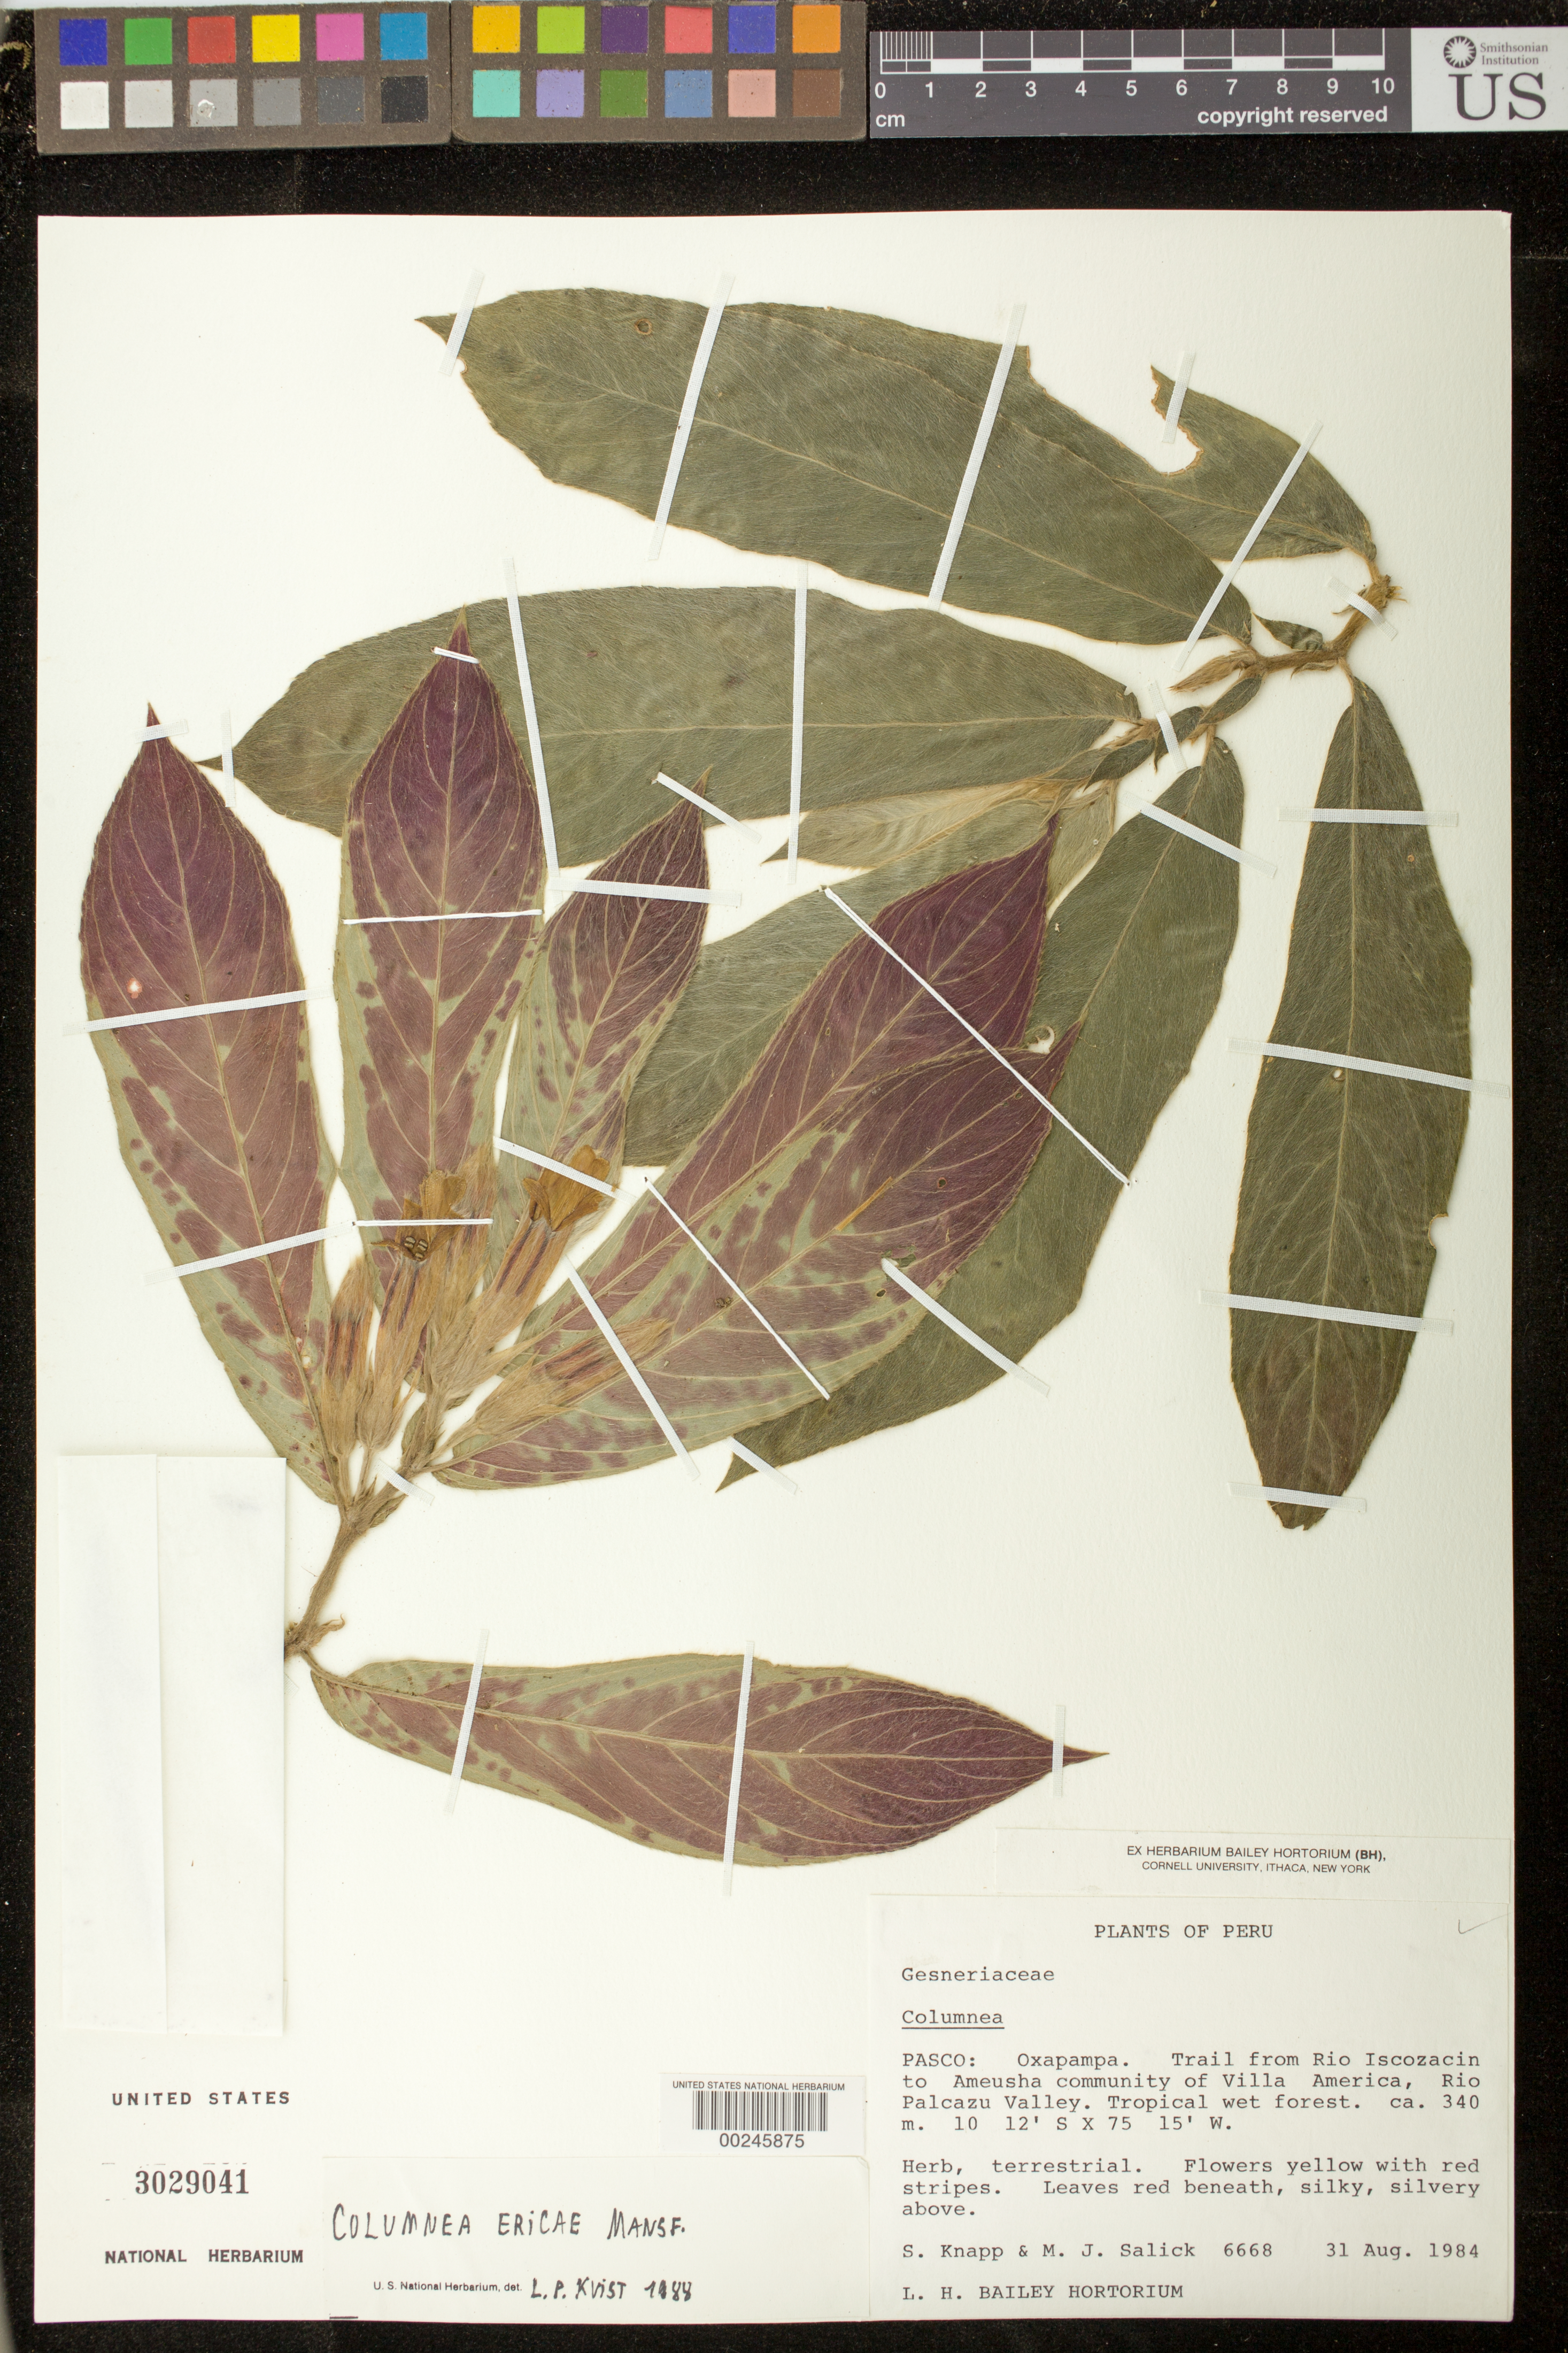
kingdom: Plantae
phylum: Tracheophyta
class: Magnoliopsida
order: Lamiales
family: Gesneriaceae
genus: Columnea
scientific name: Columnea ericae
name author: Mansf.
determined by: Clark, J. L., (SEL), The Marie Selby Botanical Garden (UNITED STATES)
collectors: S. Knapp & M. Salick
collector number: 6668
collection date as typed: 31 Aug 1984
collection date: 1984-08-31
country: Peru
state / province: Pasco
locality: Prov. Oxapampa; trail from Rio Iscozacin to Ameusha community of Villa America, Rio Palcazu valley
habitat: Tropical wet forest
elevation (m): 340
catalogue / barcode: US 3029041